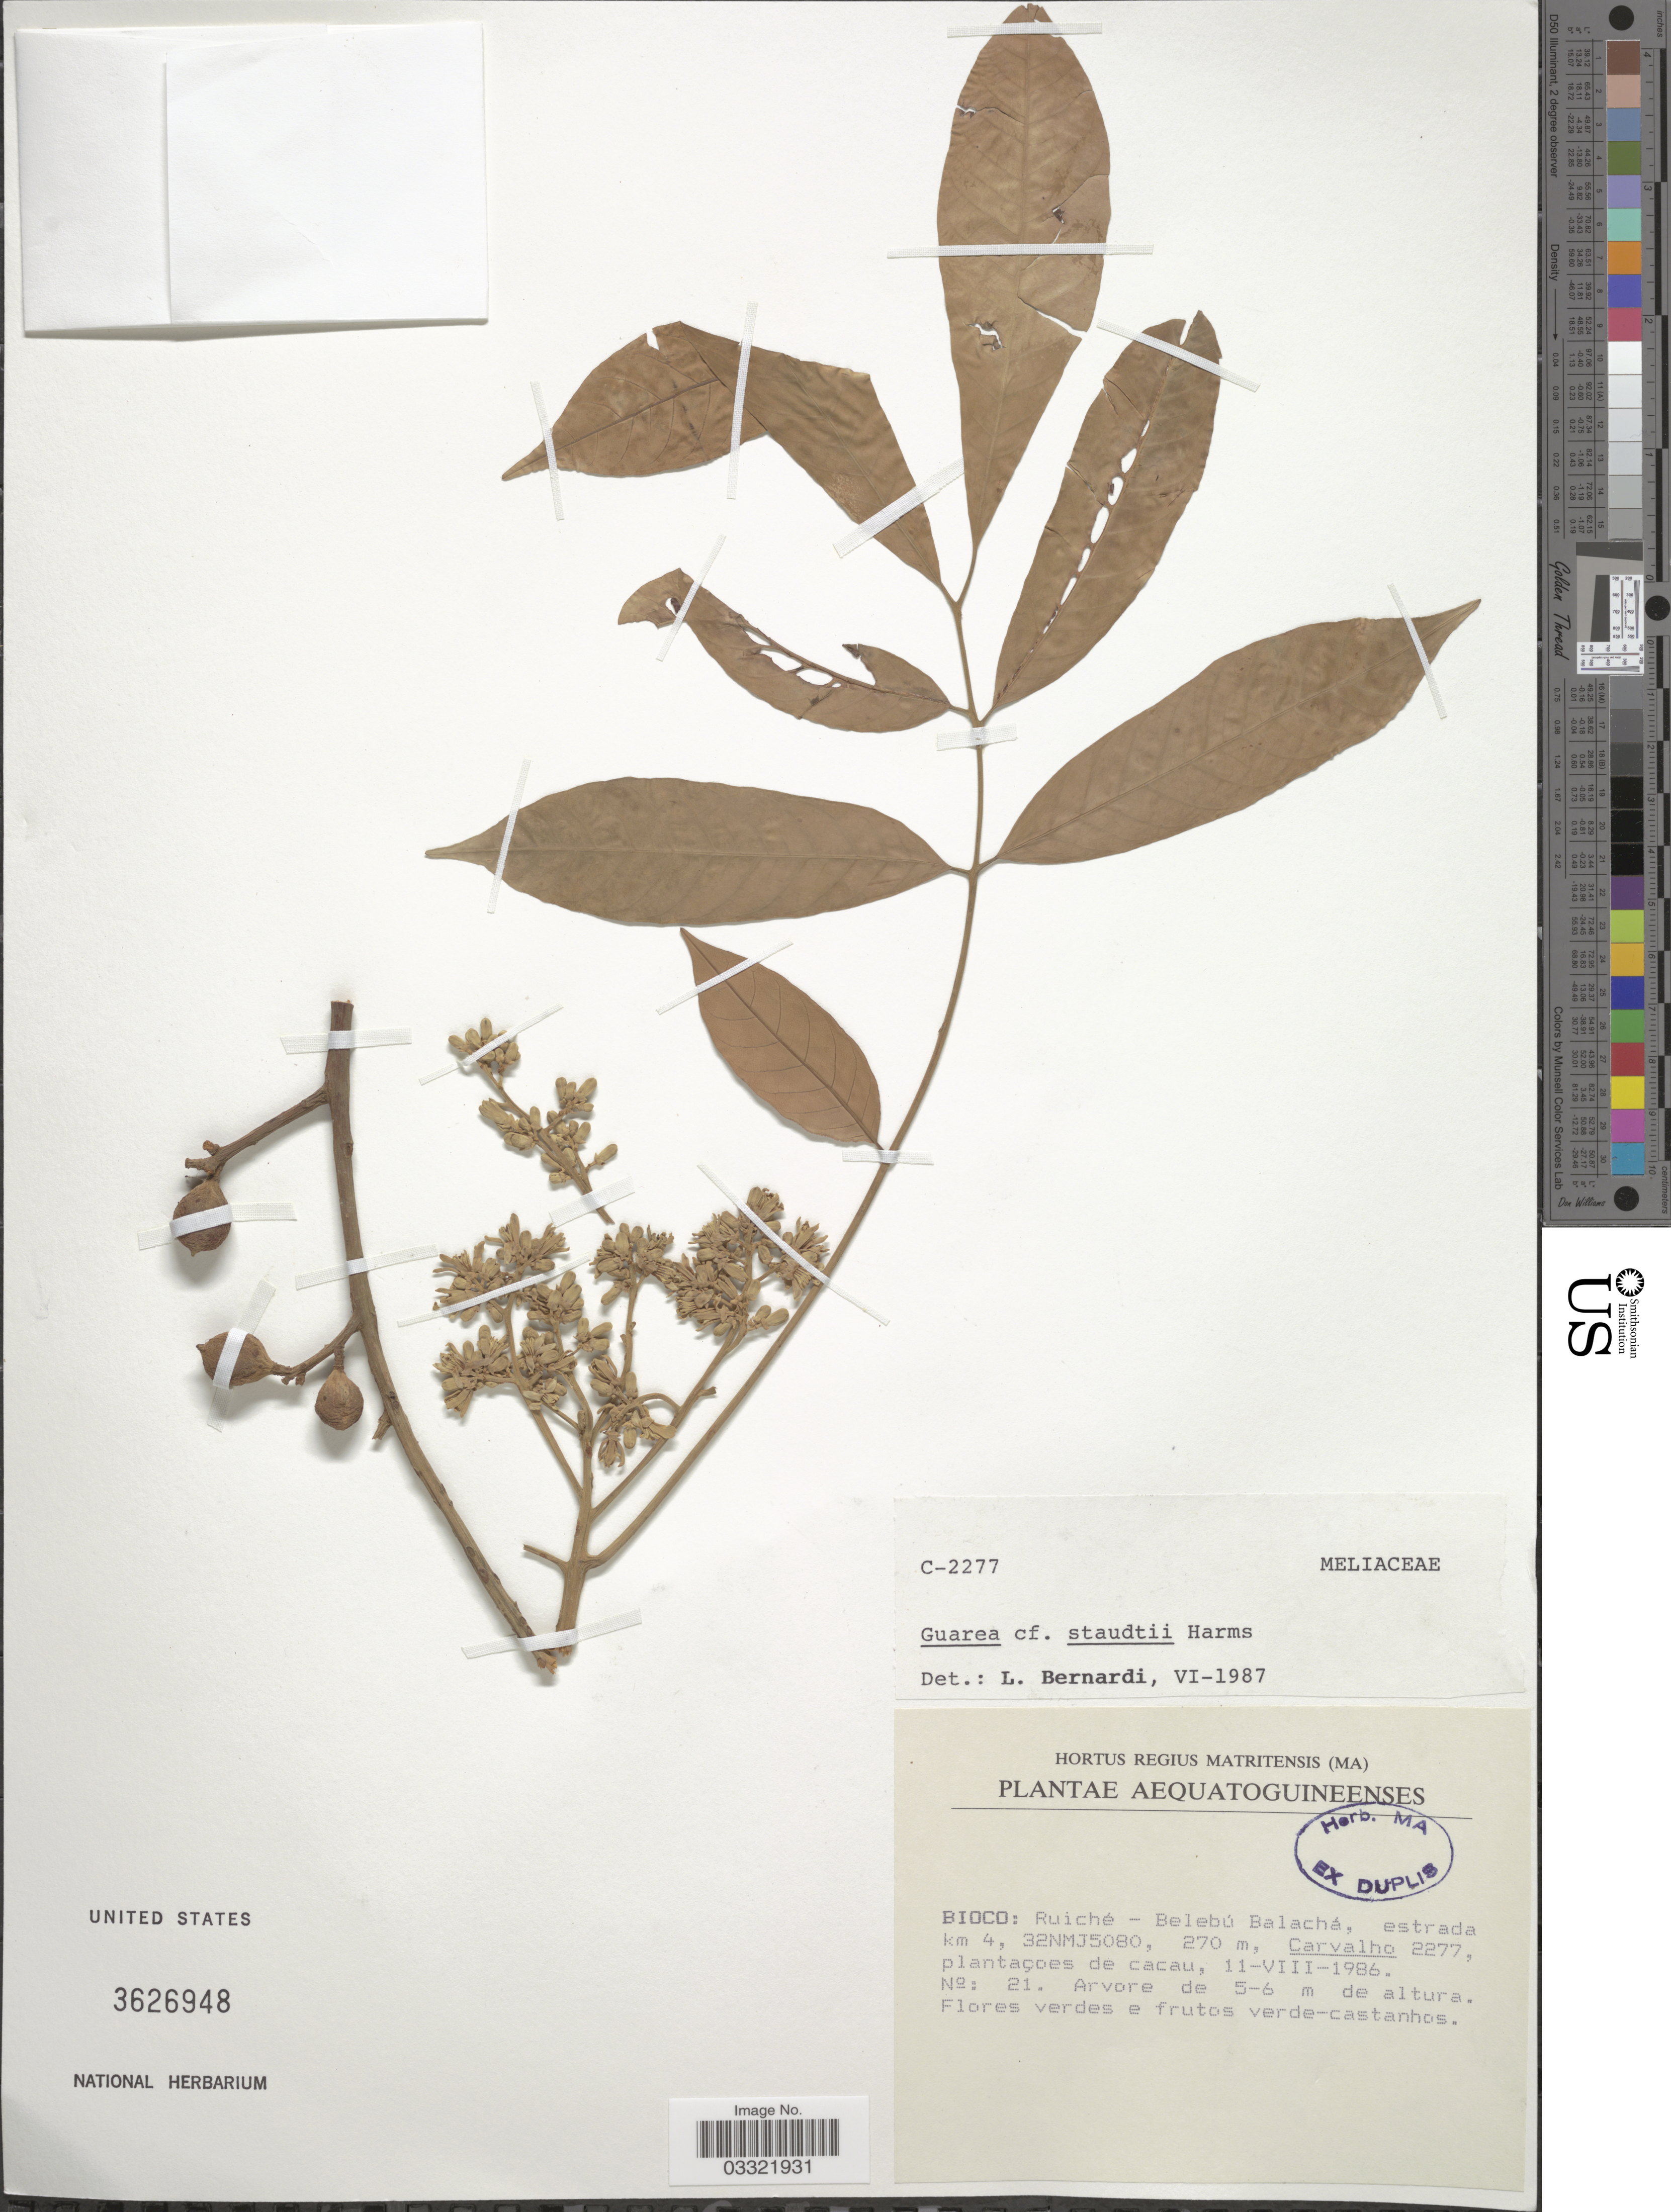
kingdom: Plantae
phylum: Tracheophyta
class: Magnoliopsida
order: Sapindales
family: Meliaceae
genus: Guarea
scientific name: Guarea stauditii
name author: Harms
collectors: Carvalho, --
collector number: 2277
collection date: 1986-08-11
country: Equatorial Guinea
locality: Aequatoguineenses, Bioco: Ruiché - Belebú Balachá, estrada km 4, 32NMJ5080.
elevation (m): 270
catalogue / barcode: US 3626948